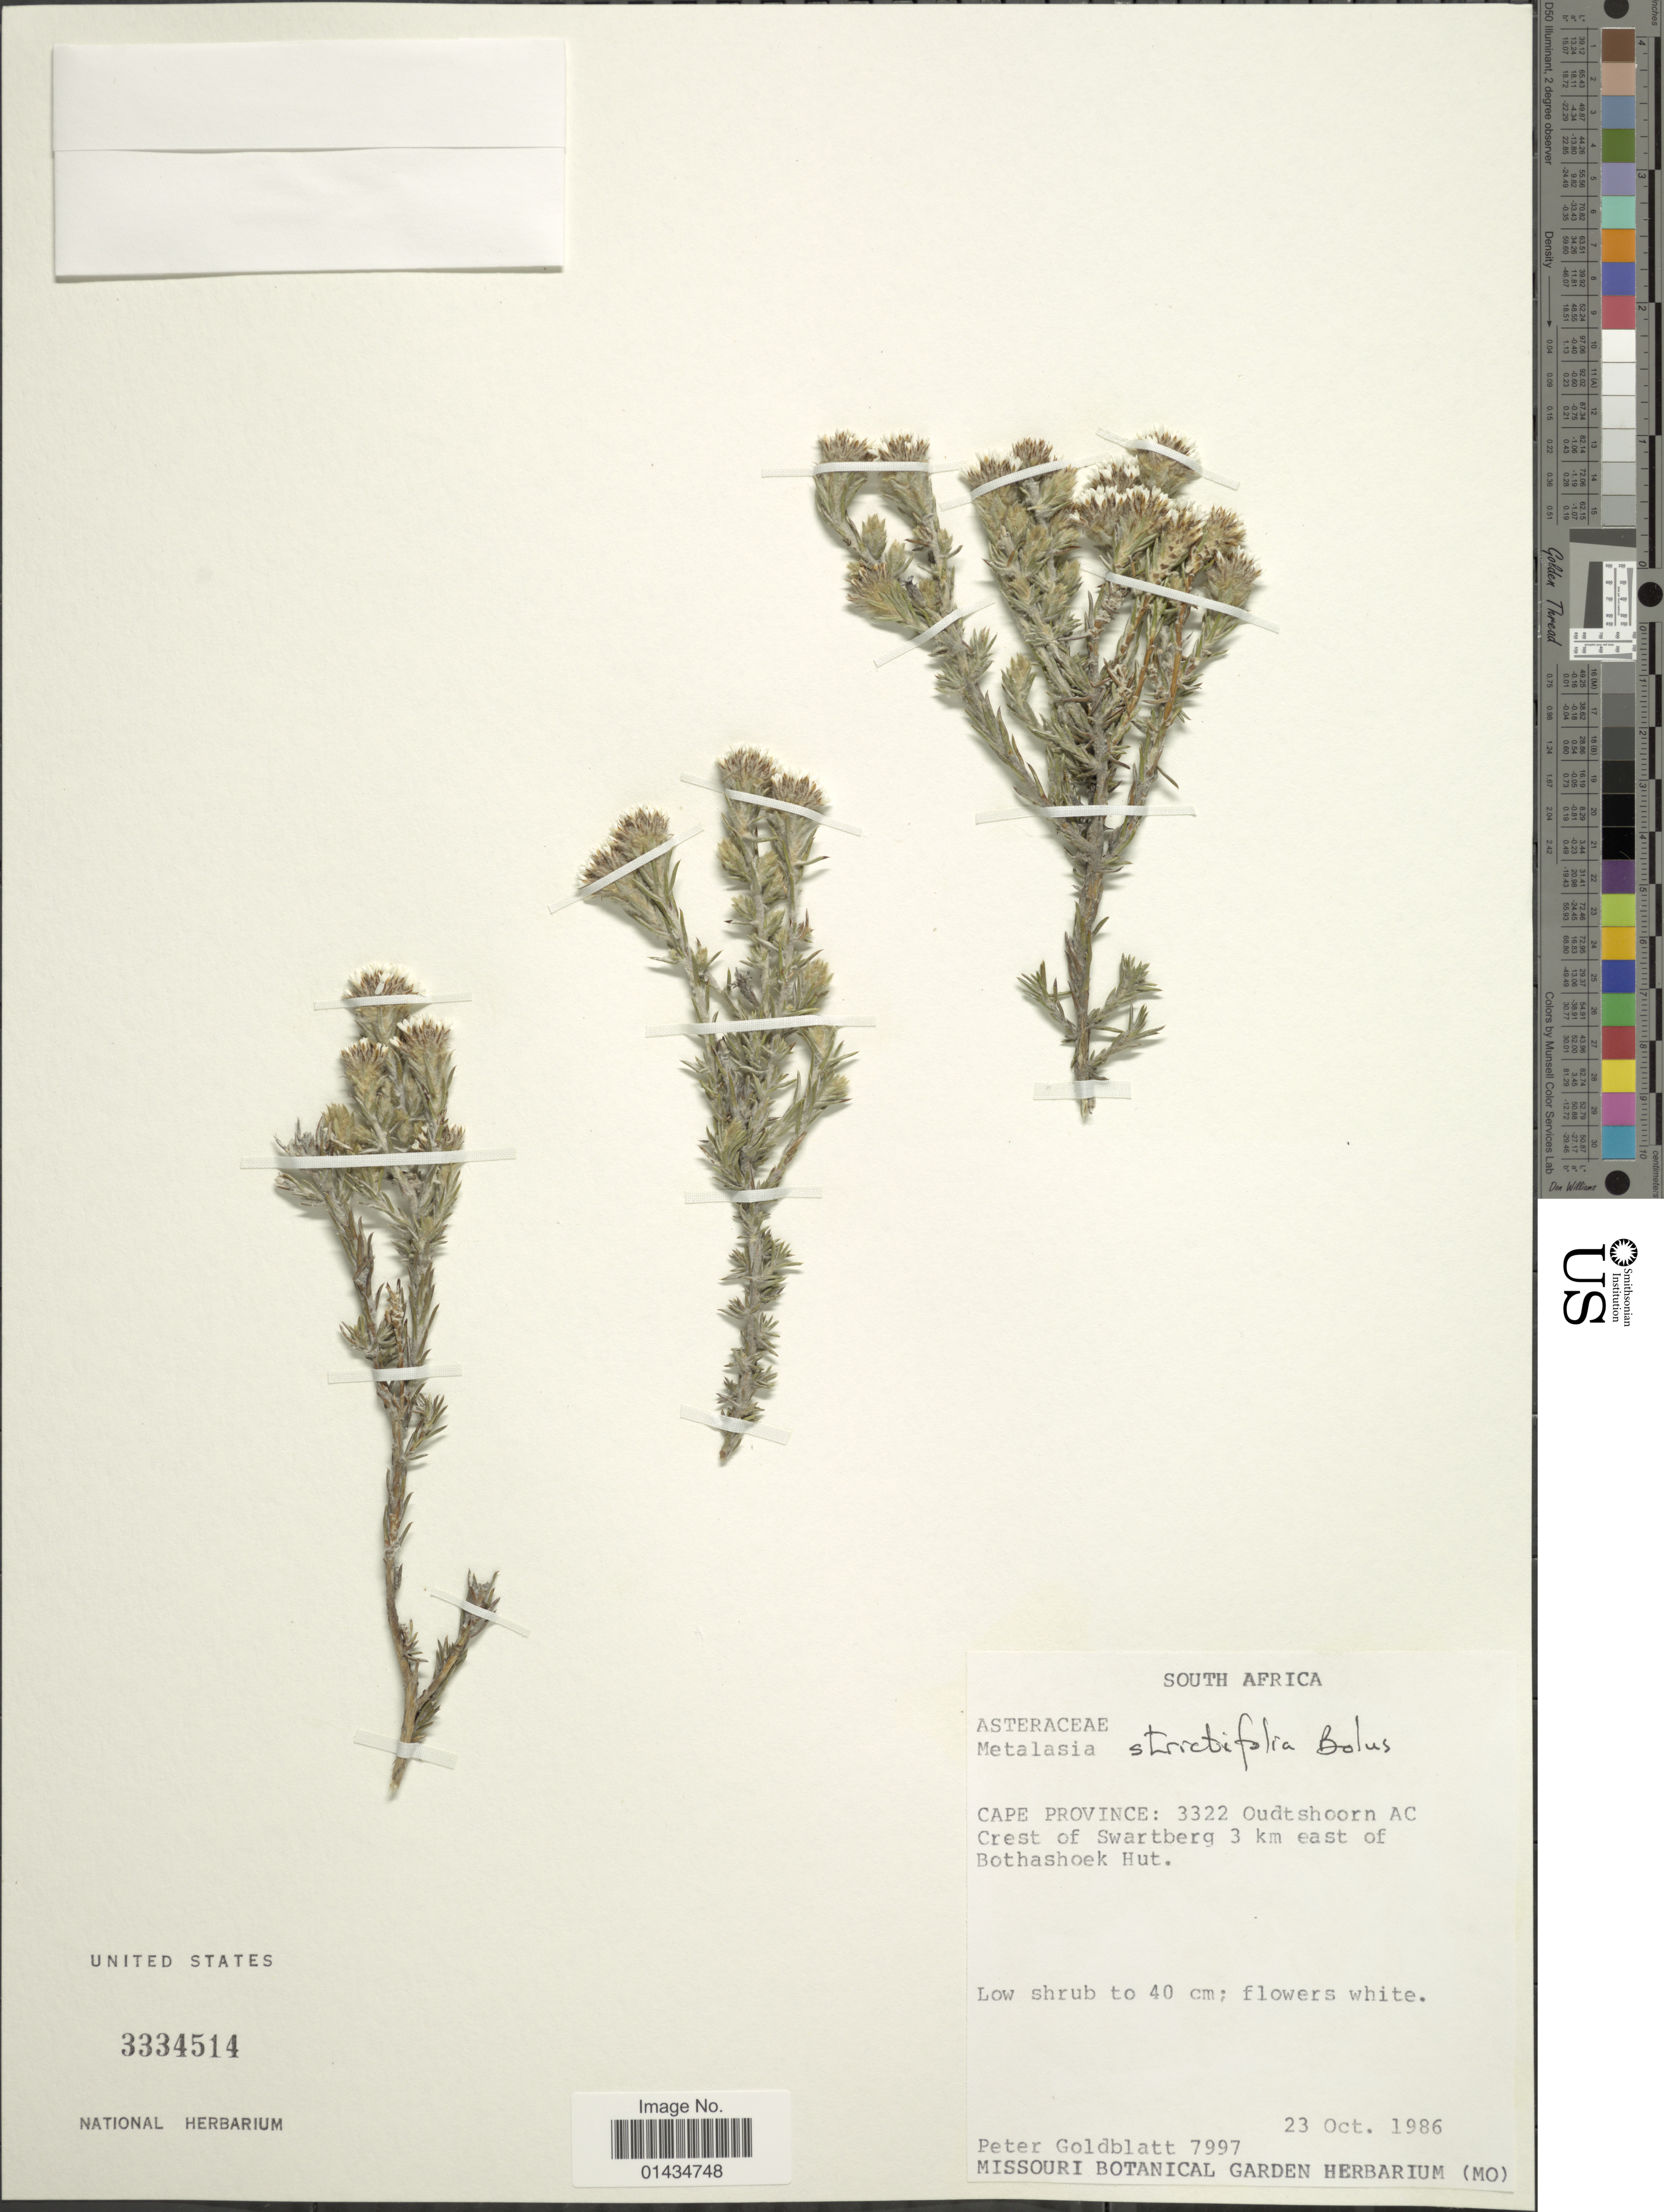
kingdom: Plantae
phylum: Tracheophyta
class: Magnoliopsida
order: Asterales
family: Asteraceae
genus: Metalasia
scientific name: Metalasia strictifolia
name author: Bolus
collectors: P. Goldblatt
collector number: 7997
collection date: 1986-10-23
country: South Africa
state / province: Western Cape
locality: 3322 Oudtshoorn AC Crest of Swartberg 3 km east of Bothashoek Hut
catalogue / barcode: US 3334514